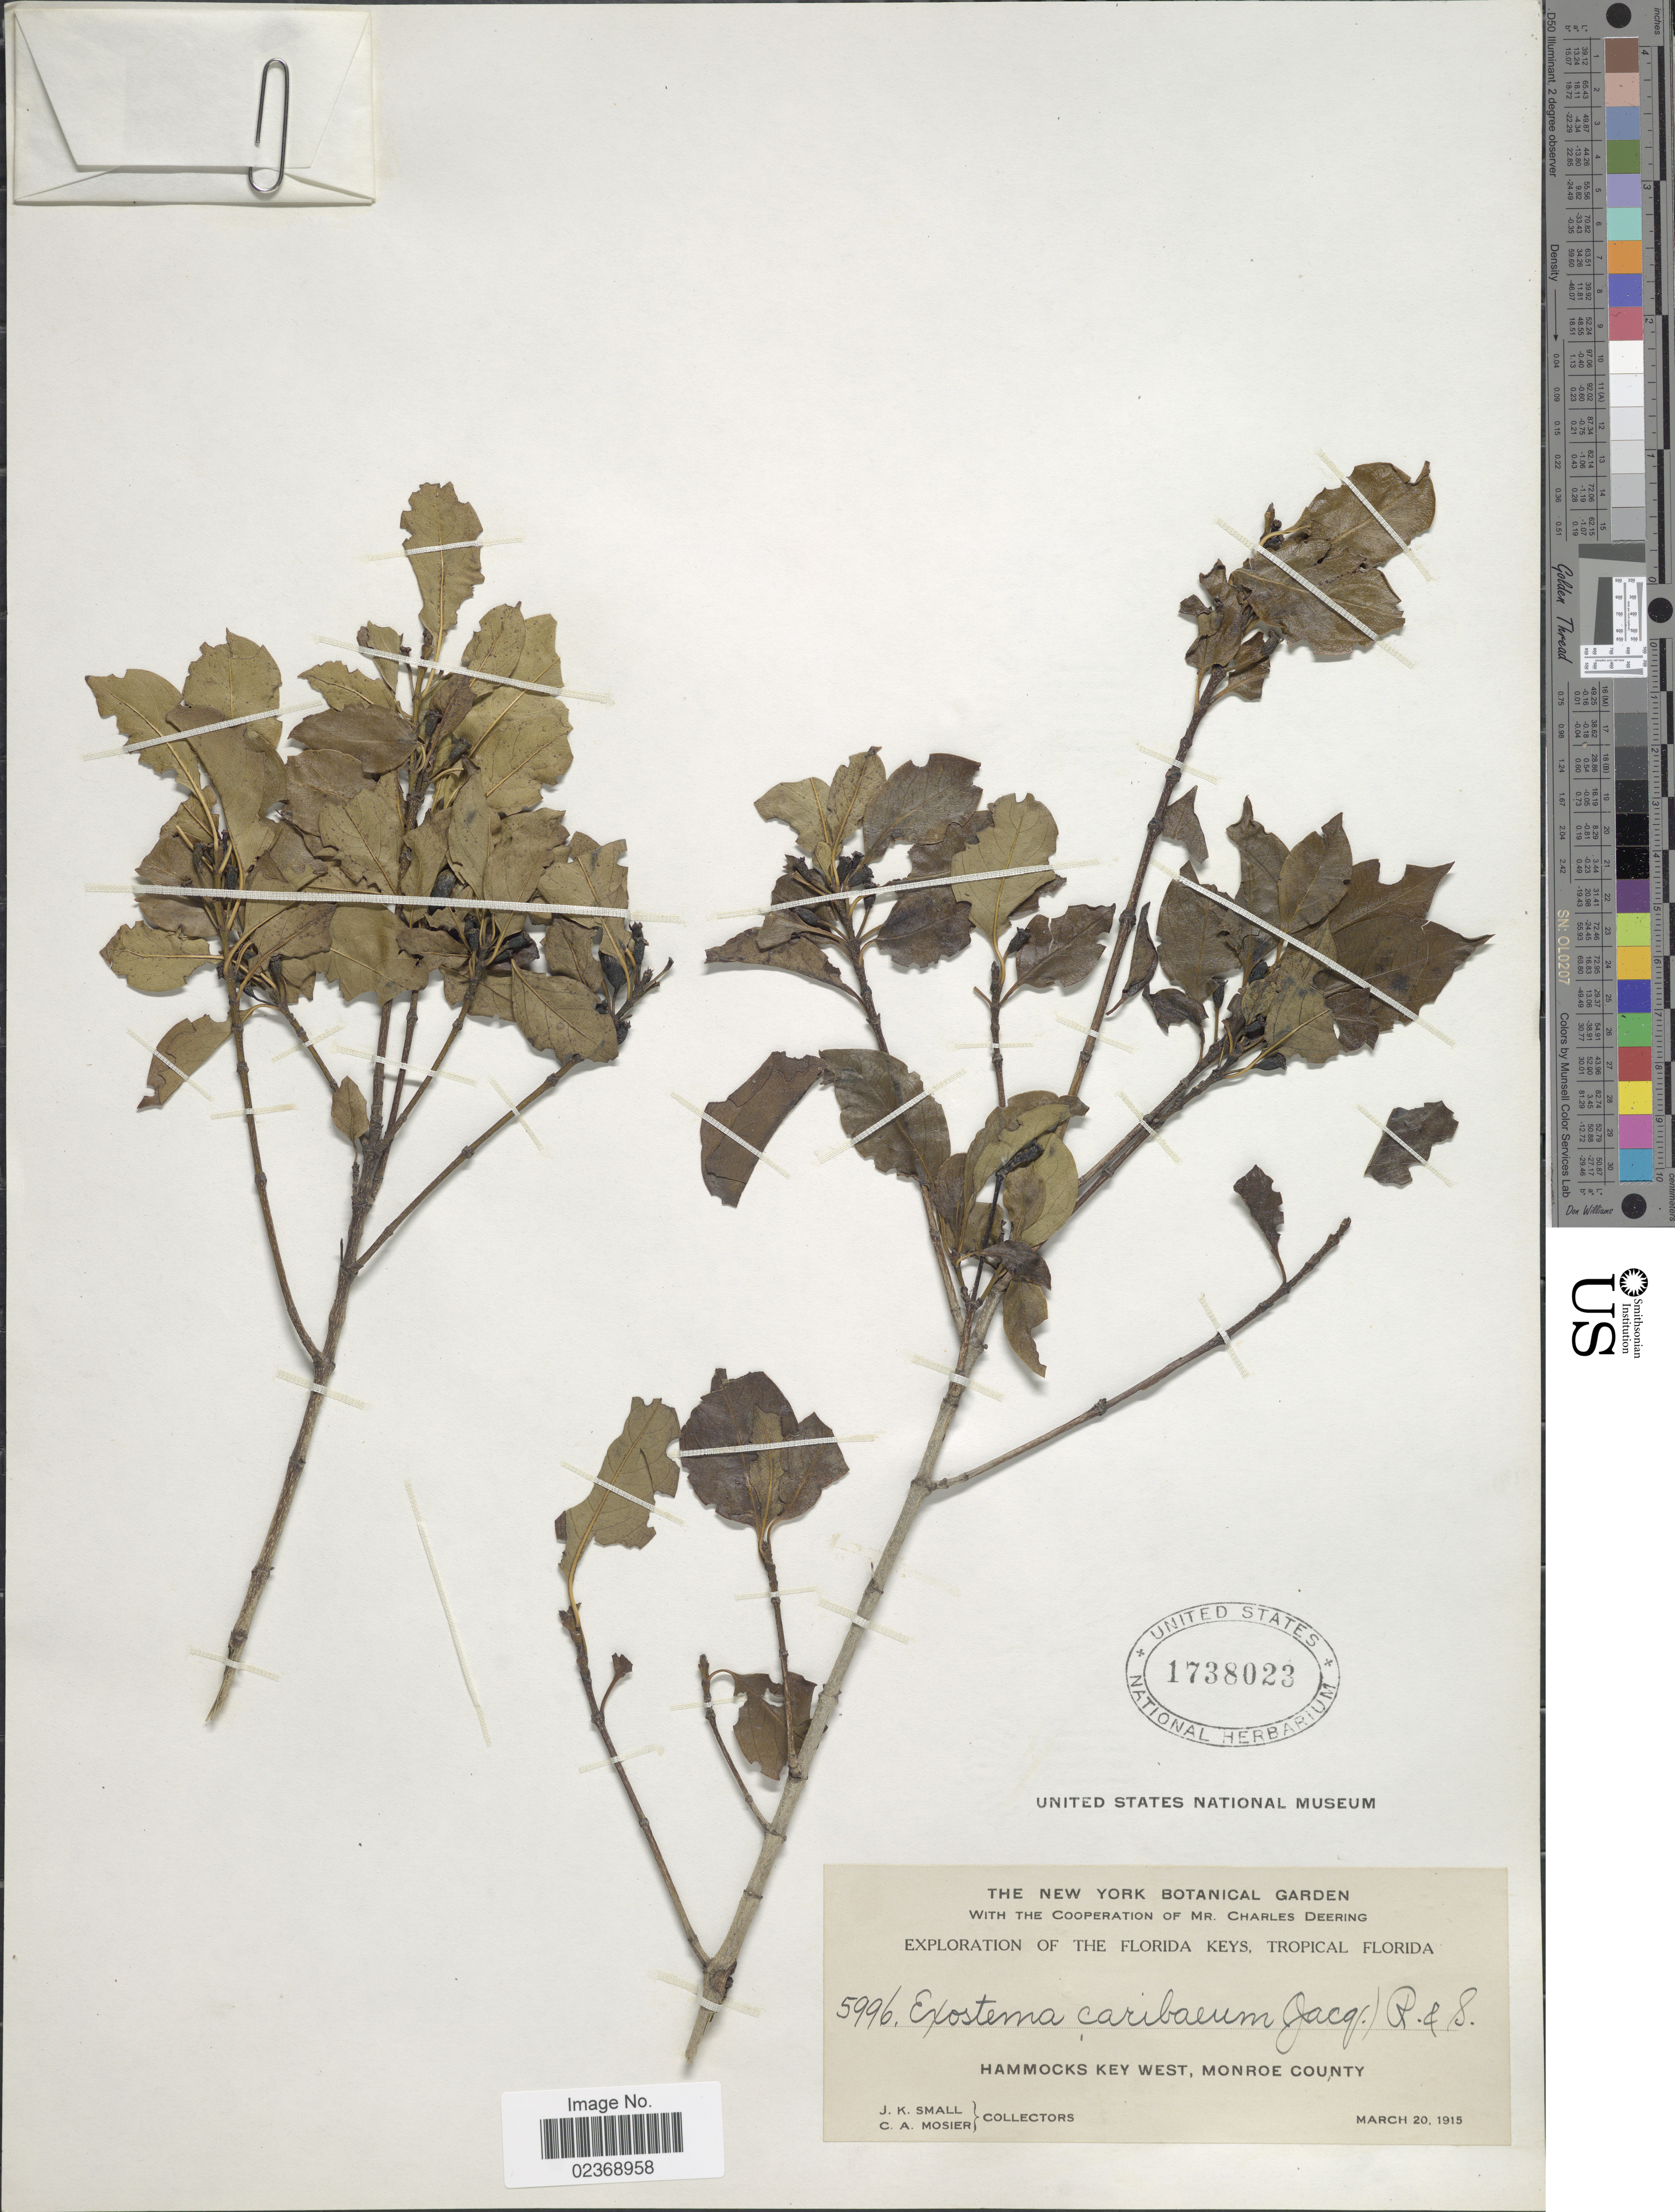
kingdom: Plantae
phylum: Tracheophyta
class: Magnoliopsida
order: Gentianales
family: Rubiaceae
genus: Exostema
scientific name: Exostema caribaeum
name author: (Jacq.) Roem. & Schult.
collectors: J. K. Small & C. A. Mosier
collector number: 5996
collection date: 1915-03-20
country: United States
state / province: Florida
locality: The Florida keys, Tropical Florida, Hammocks Key West, Monroe County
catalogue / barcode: US 1738023